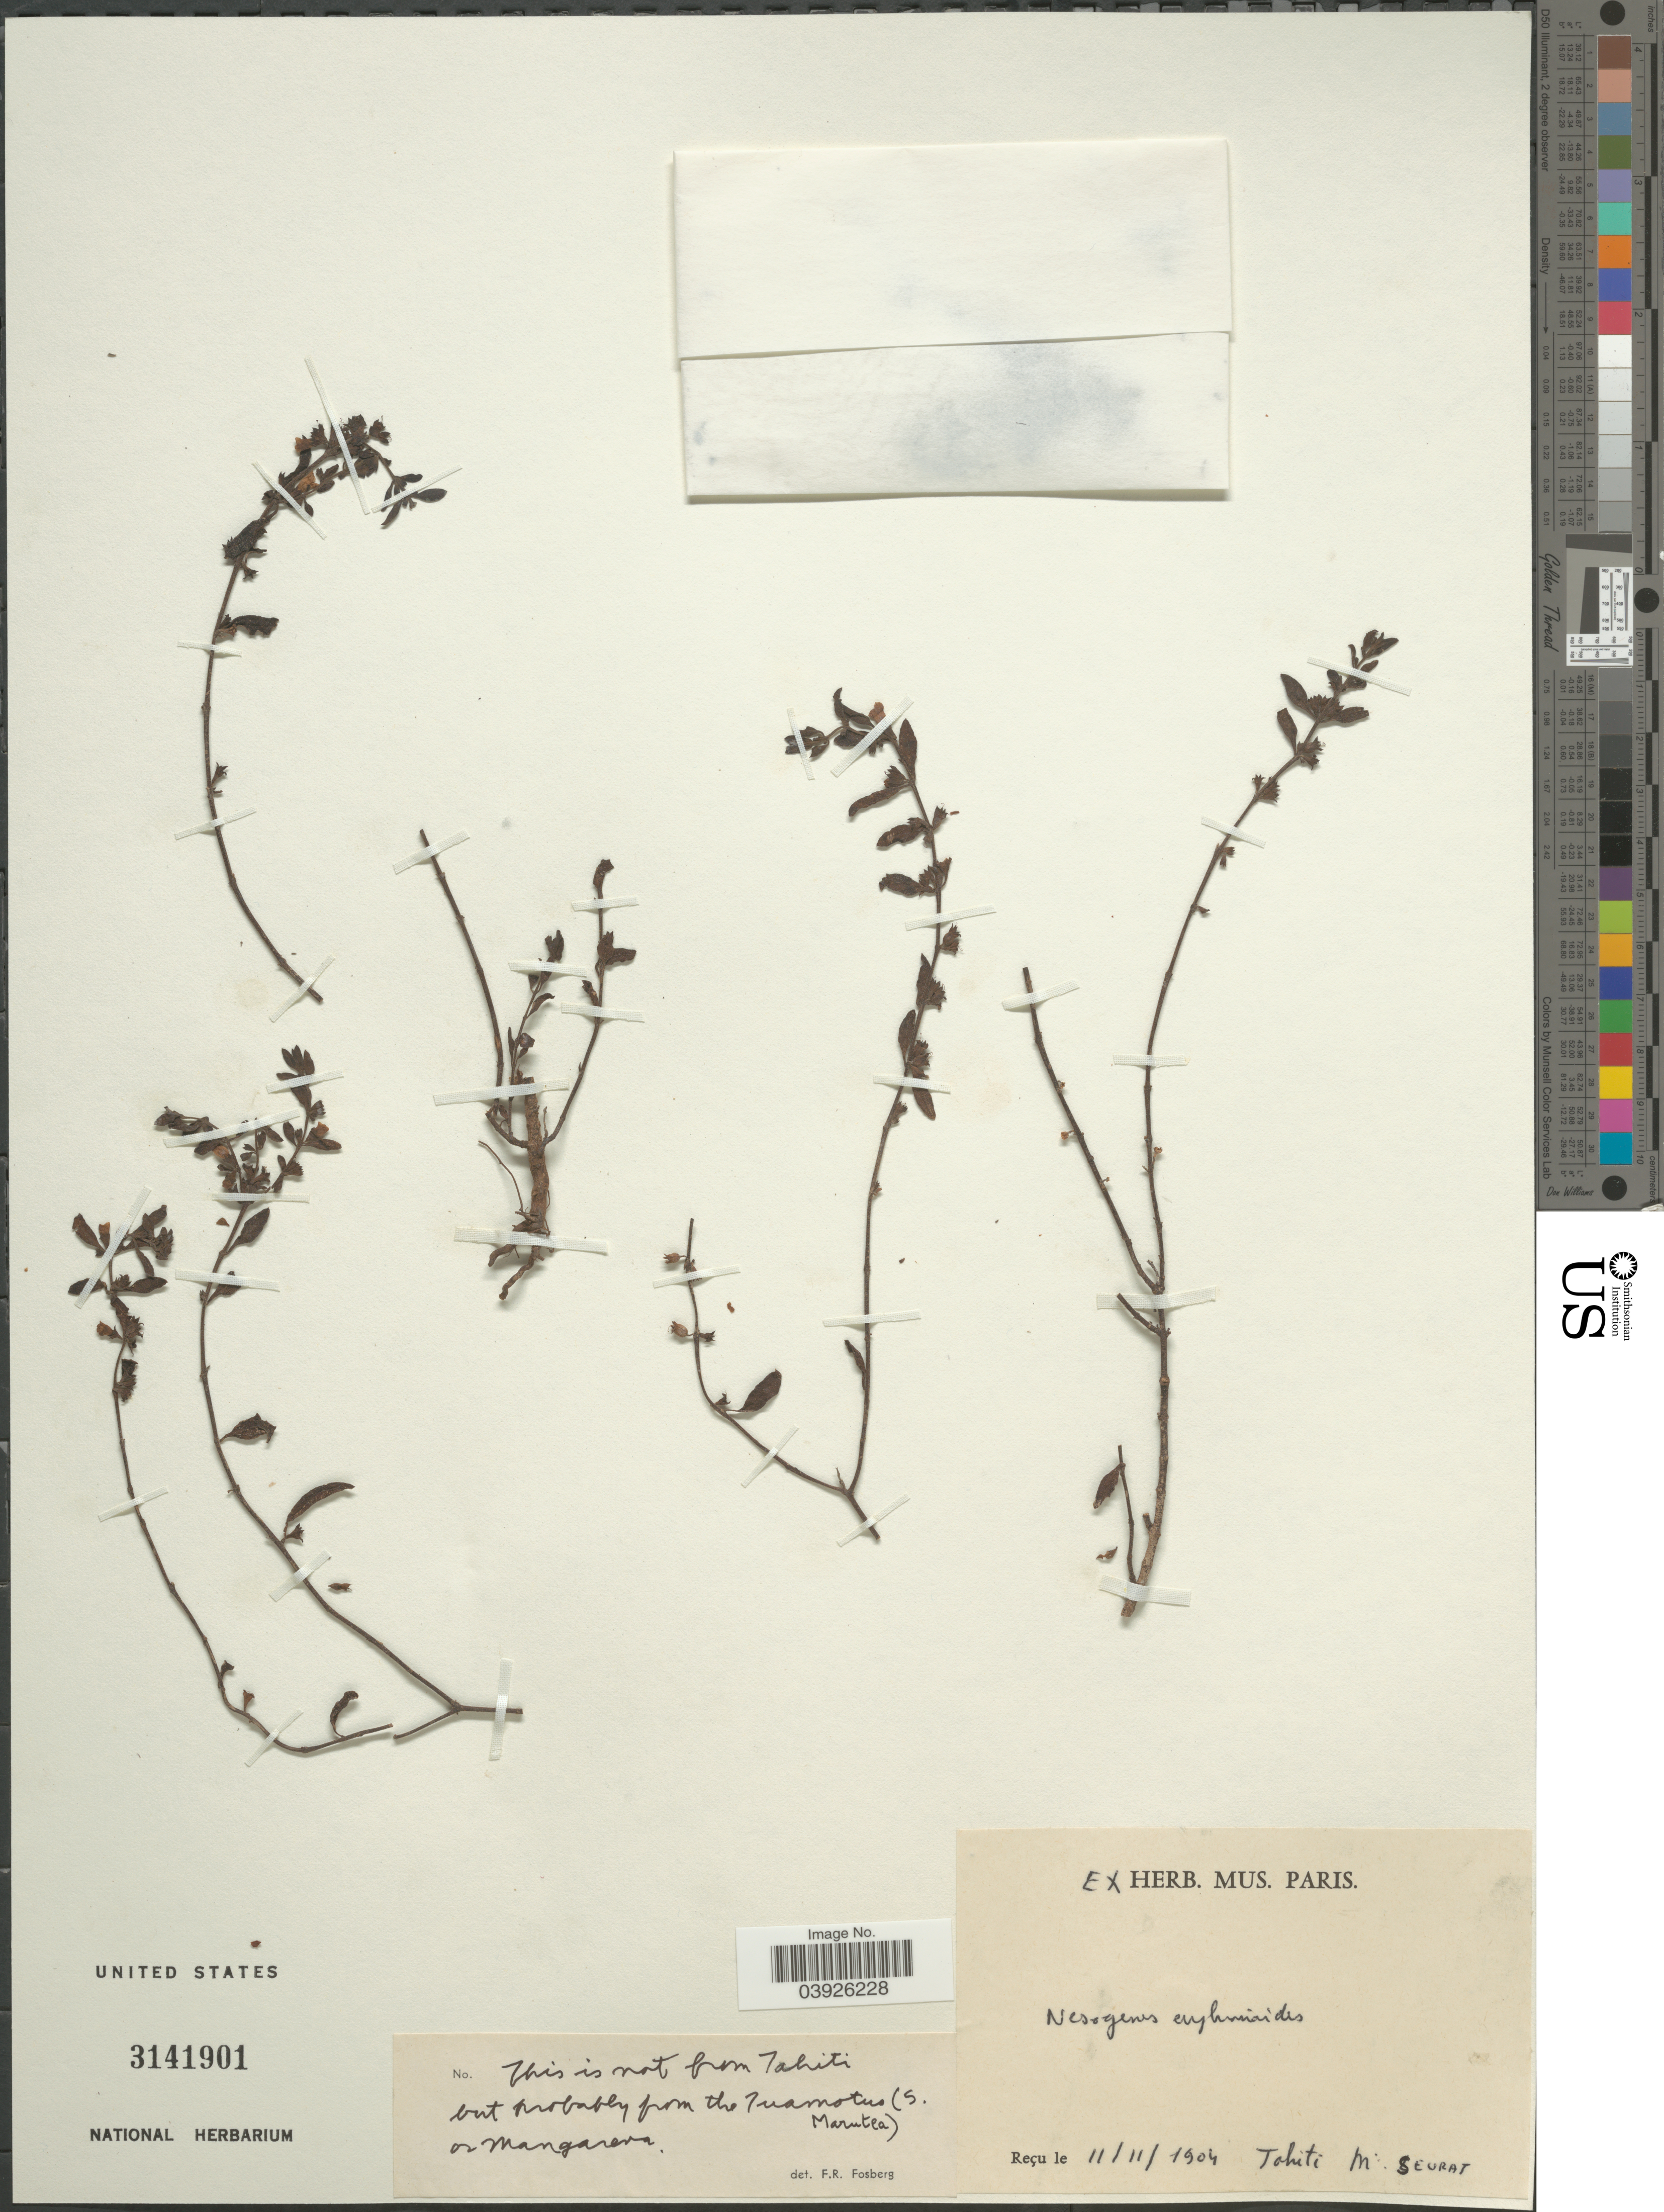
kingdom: Plantae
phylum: Tracheophyta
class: Magnoliopsida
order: Lamiales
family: Orobanchaceae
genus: Nesogenes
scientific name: Nesogenes euphrasioides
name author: (Hook. & Arn.) A. DC.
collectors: M. Seurat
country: French Polynesia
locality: Tahiti.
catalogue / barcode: US 3141901